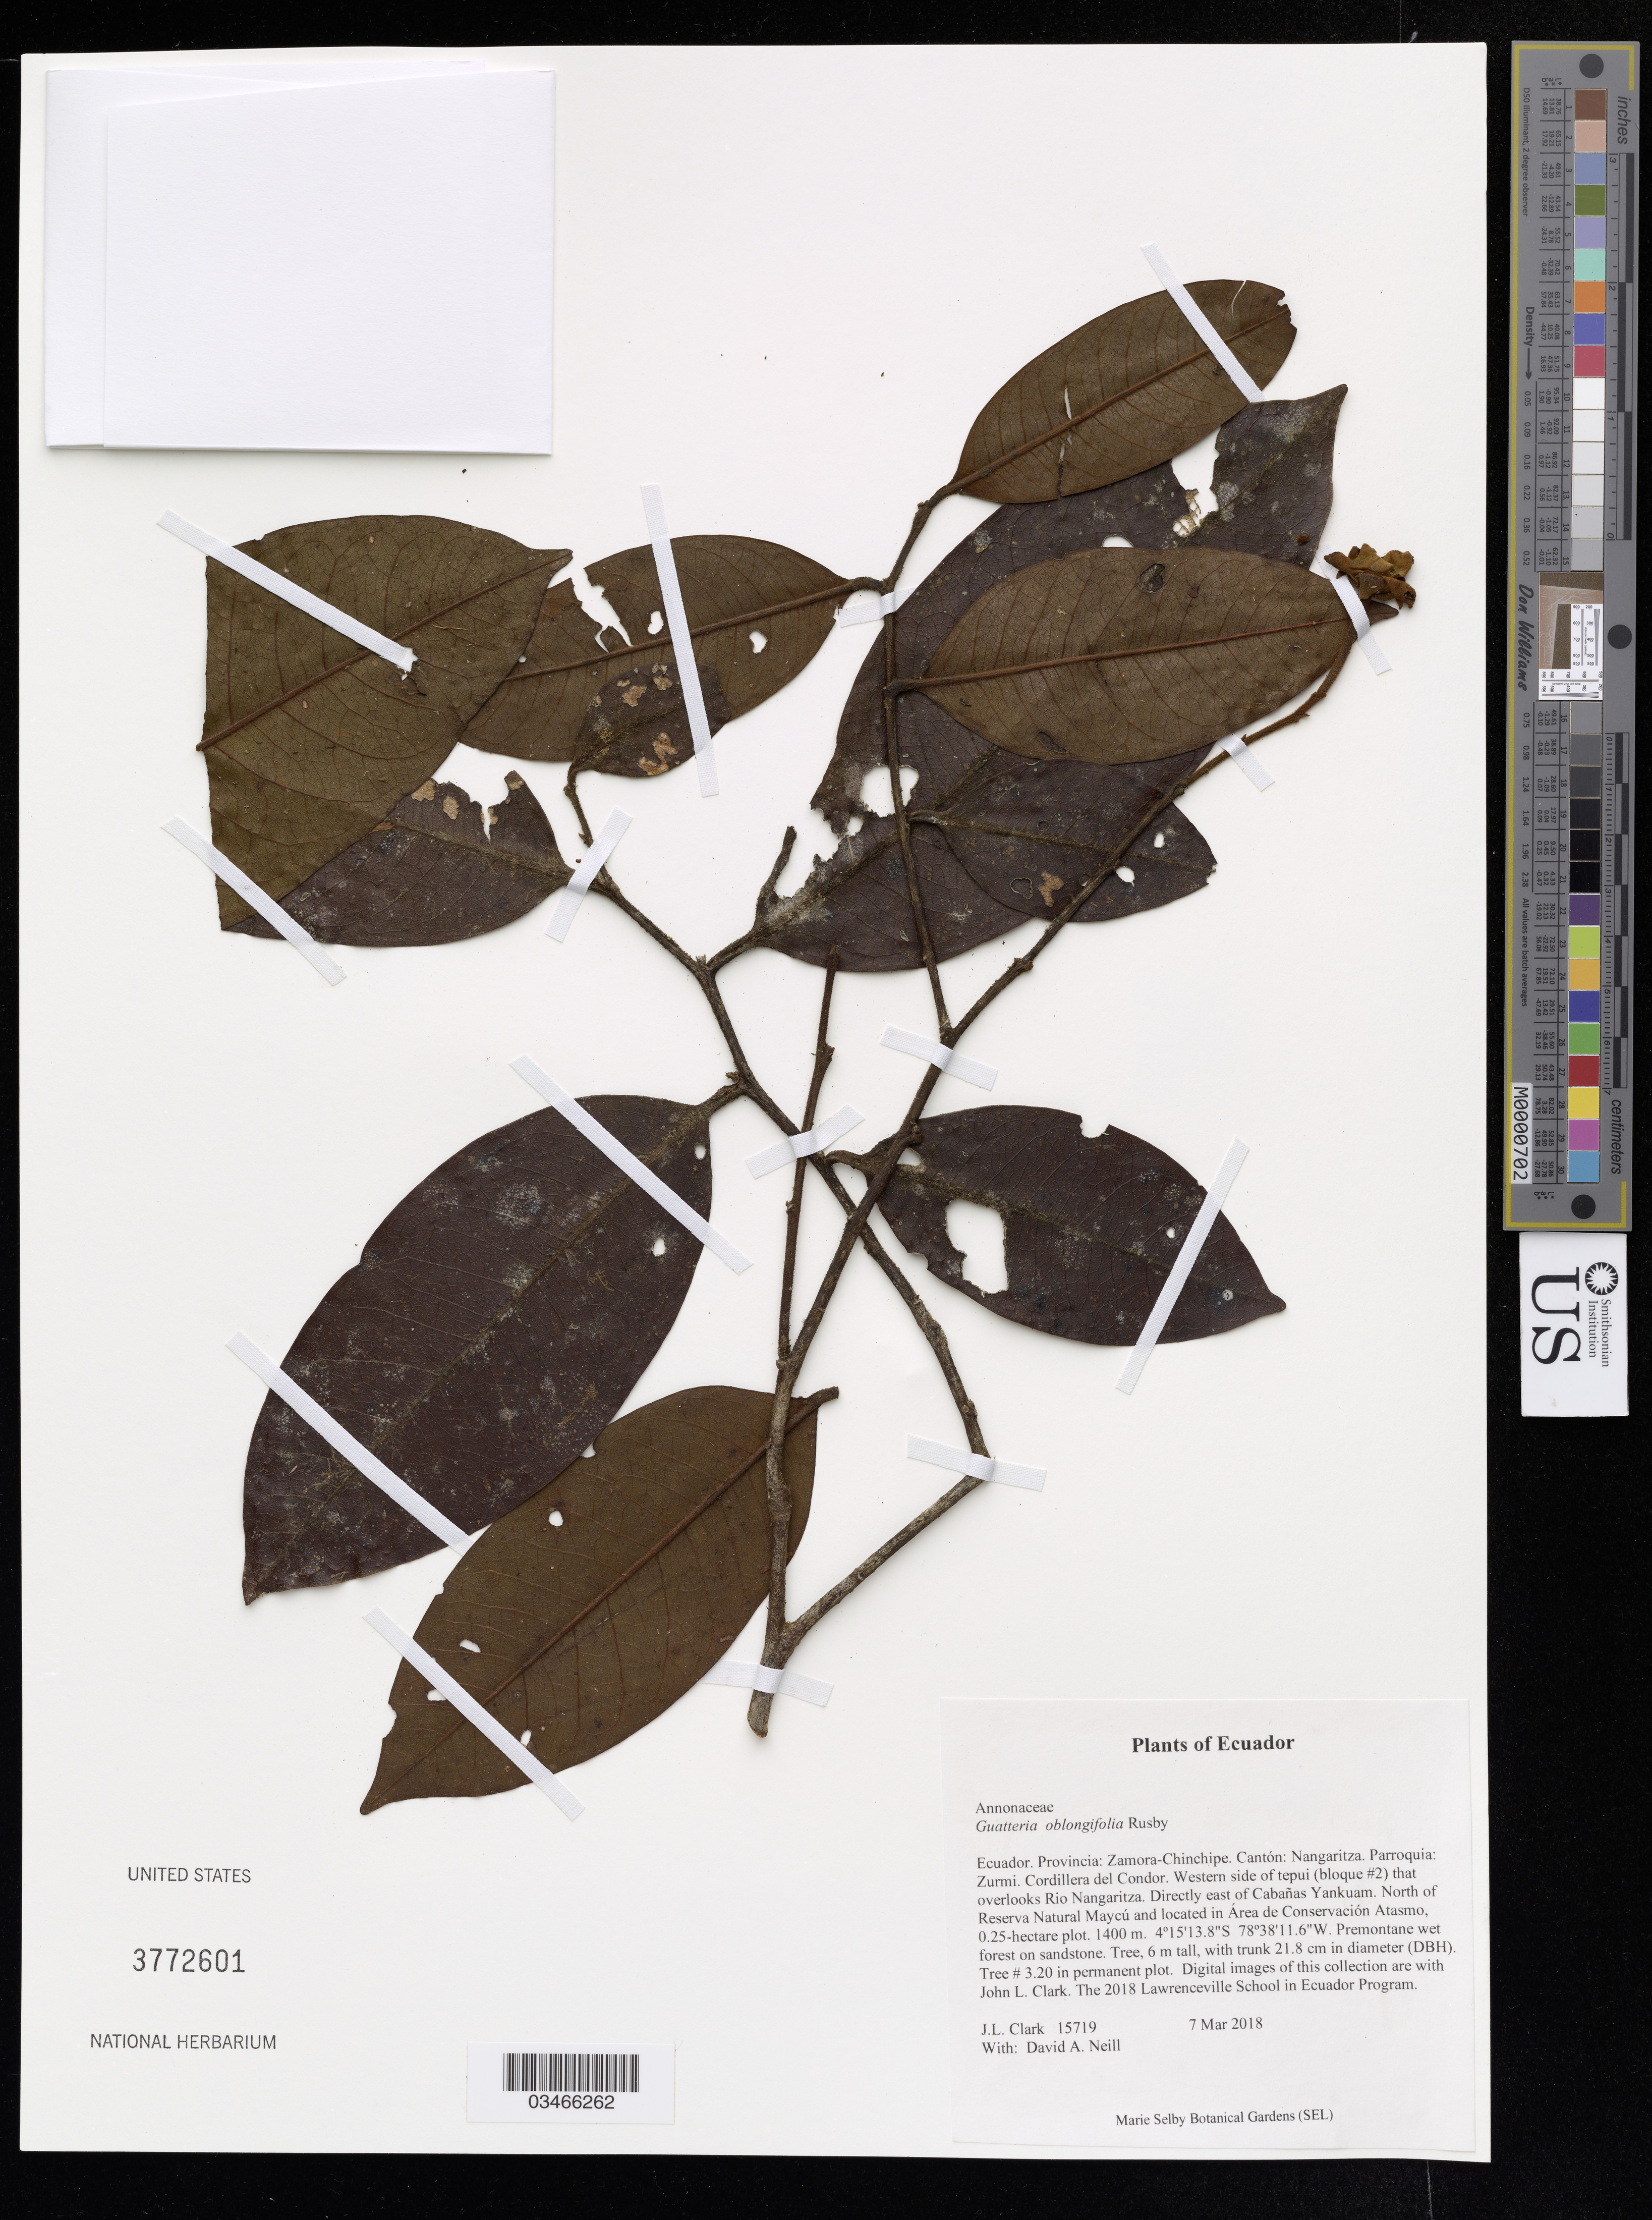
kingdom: Plantae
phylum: Tracheophyta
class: Magnoliopsida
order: Magnoliales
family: Annonaceae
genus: Guatteria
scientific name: Guatteria oblongifolia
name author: Rusby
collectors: J. Clark & D. A. Neill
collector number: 15719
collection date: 2018-03-07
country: Ecuador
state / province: Zamora-Chinchipe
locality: Cantón: Nangaritza. Parroquia: Zurmi. Cordillera del Condor. Western side of tepui (bloque #2) that overlooks Rio Nangaritza. Directly east of Cabañas Yankuam. North of Reserva Natural Maycú and located in Área de Conservación Atasmo, 0.25-hectare plot.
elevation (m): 1400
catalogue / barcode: US 3772601